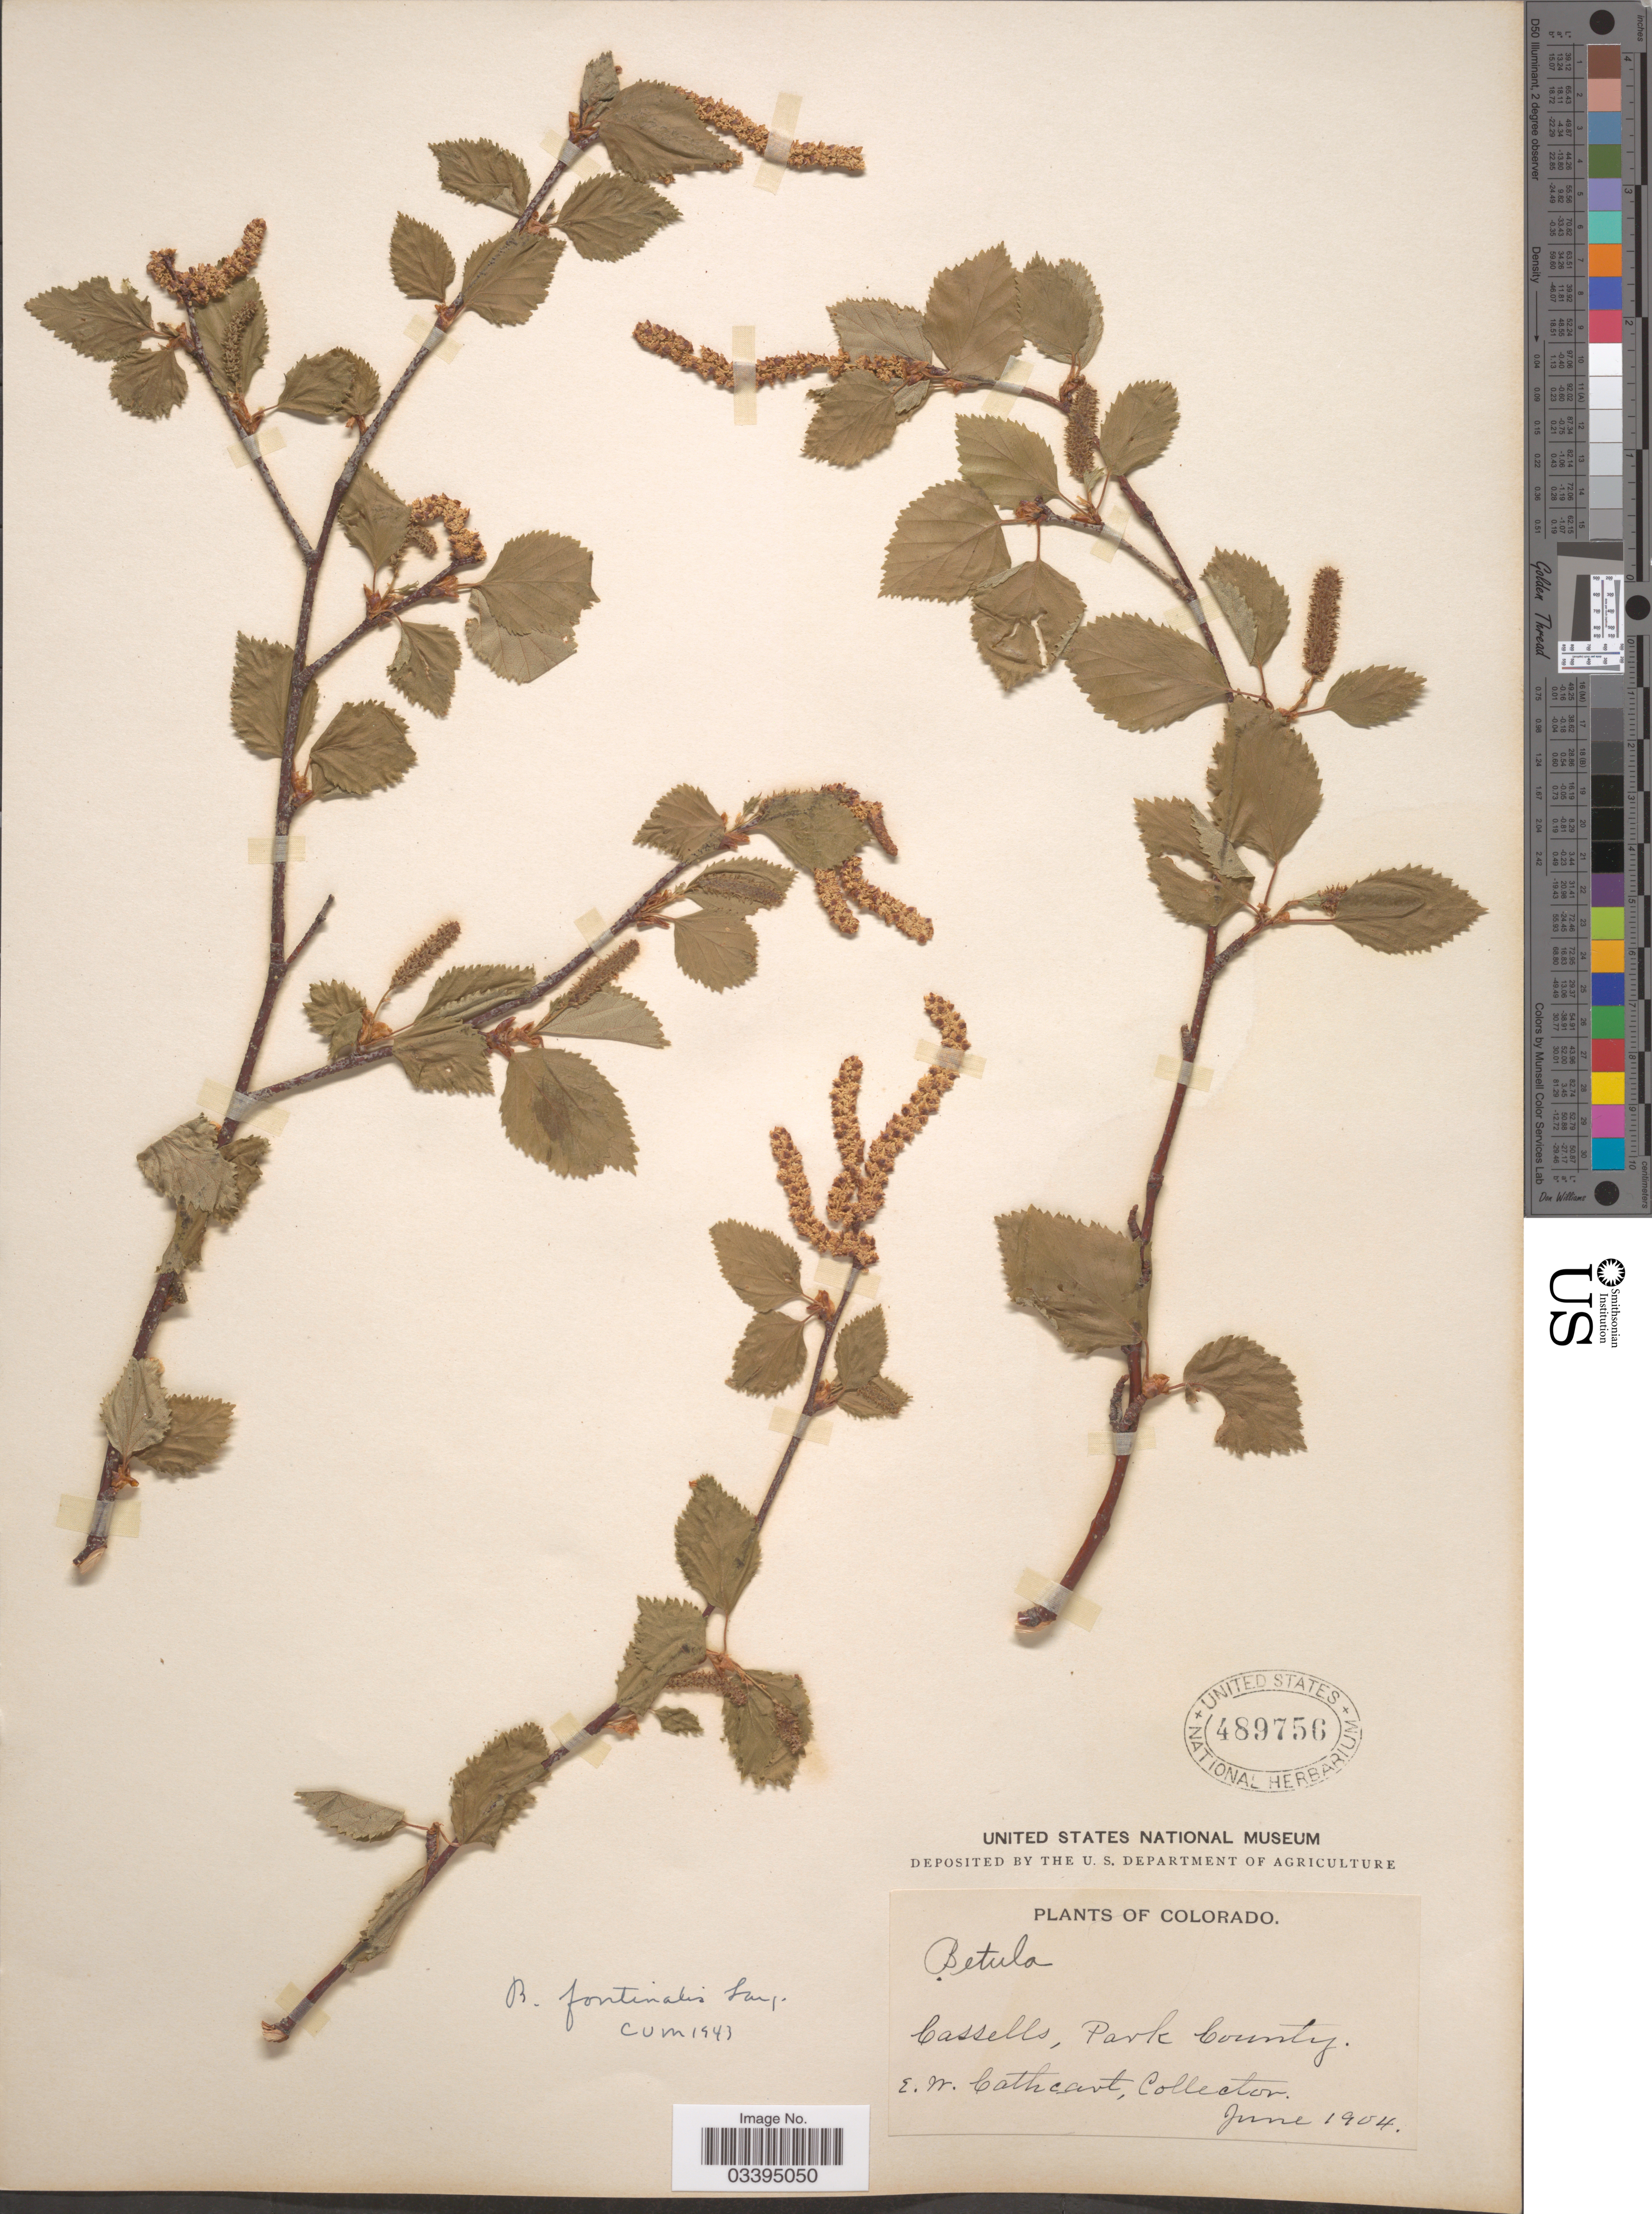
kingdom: Plantae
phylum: Tracheophyta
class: Magnoliopsida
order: Fagales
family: Betulaceae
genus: Betula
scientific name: Betula fontinalis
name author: Sarg.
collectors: E. Cathcart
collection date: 1904-06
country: United States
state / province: Colorado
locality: Cassells, Park County.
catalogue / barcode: US 489756